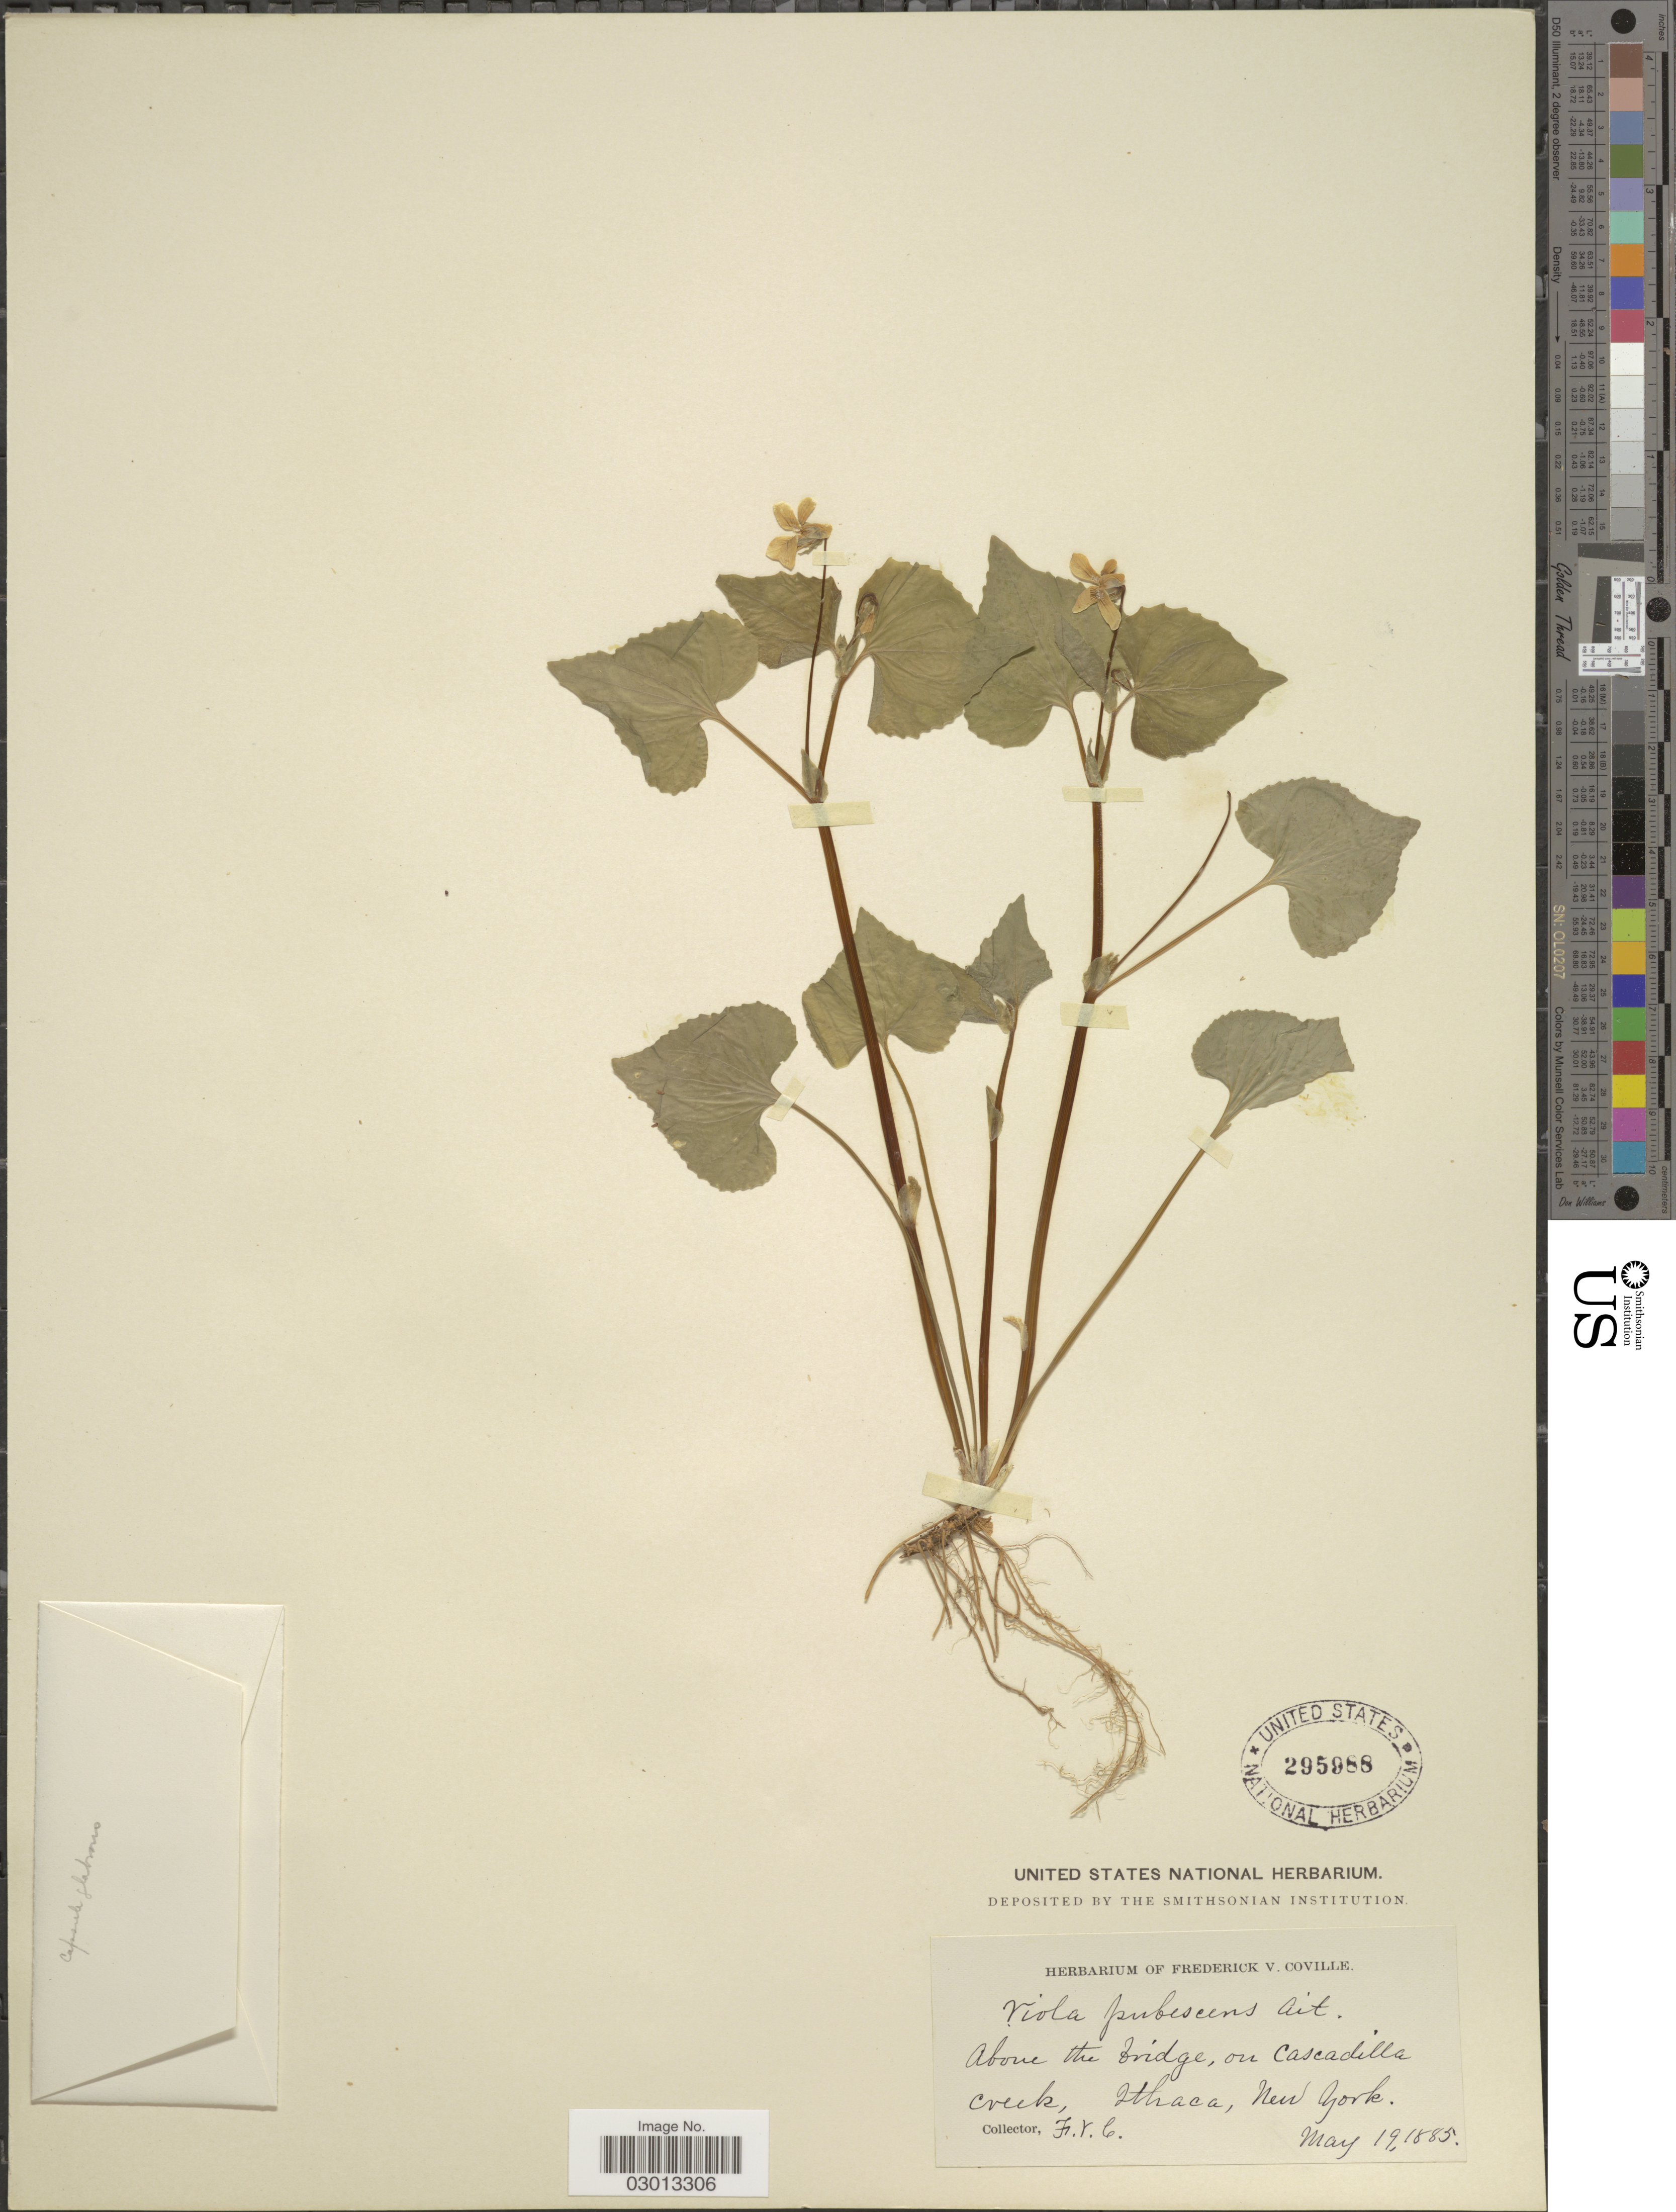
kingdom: Plantae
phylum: Tracheophyta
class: Magnoliopsida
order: Malpighiales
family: Violaceae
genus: Viola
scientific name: Viola pensylvanica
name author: Michx.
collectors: F. V. Coville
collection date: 1885-05-19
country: United States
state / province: New York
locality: Above the bridge, on Cascadilla Creek, Ithaca.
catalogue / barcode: US 295988